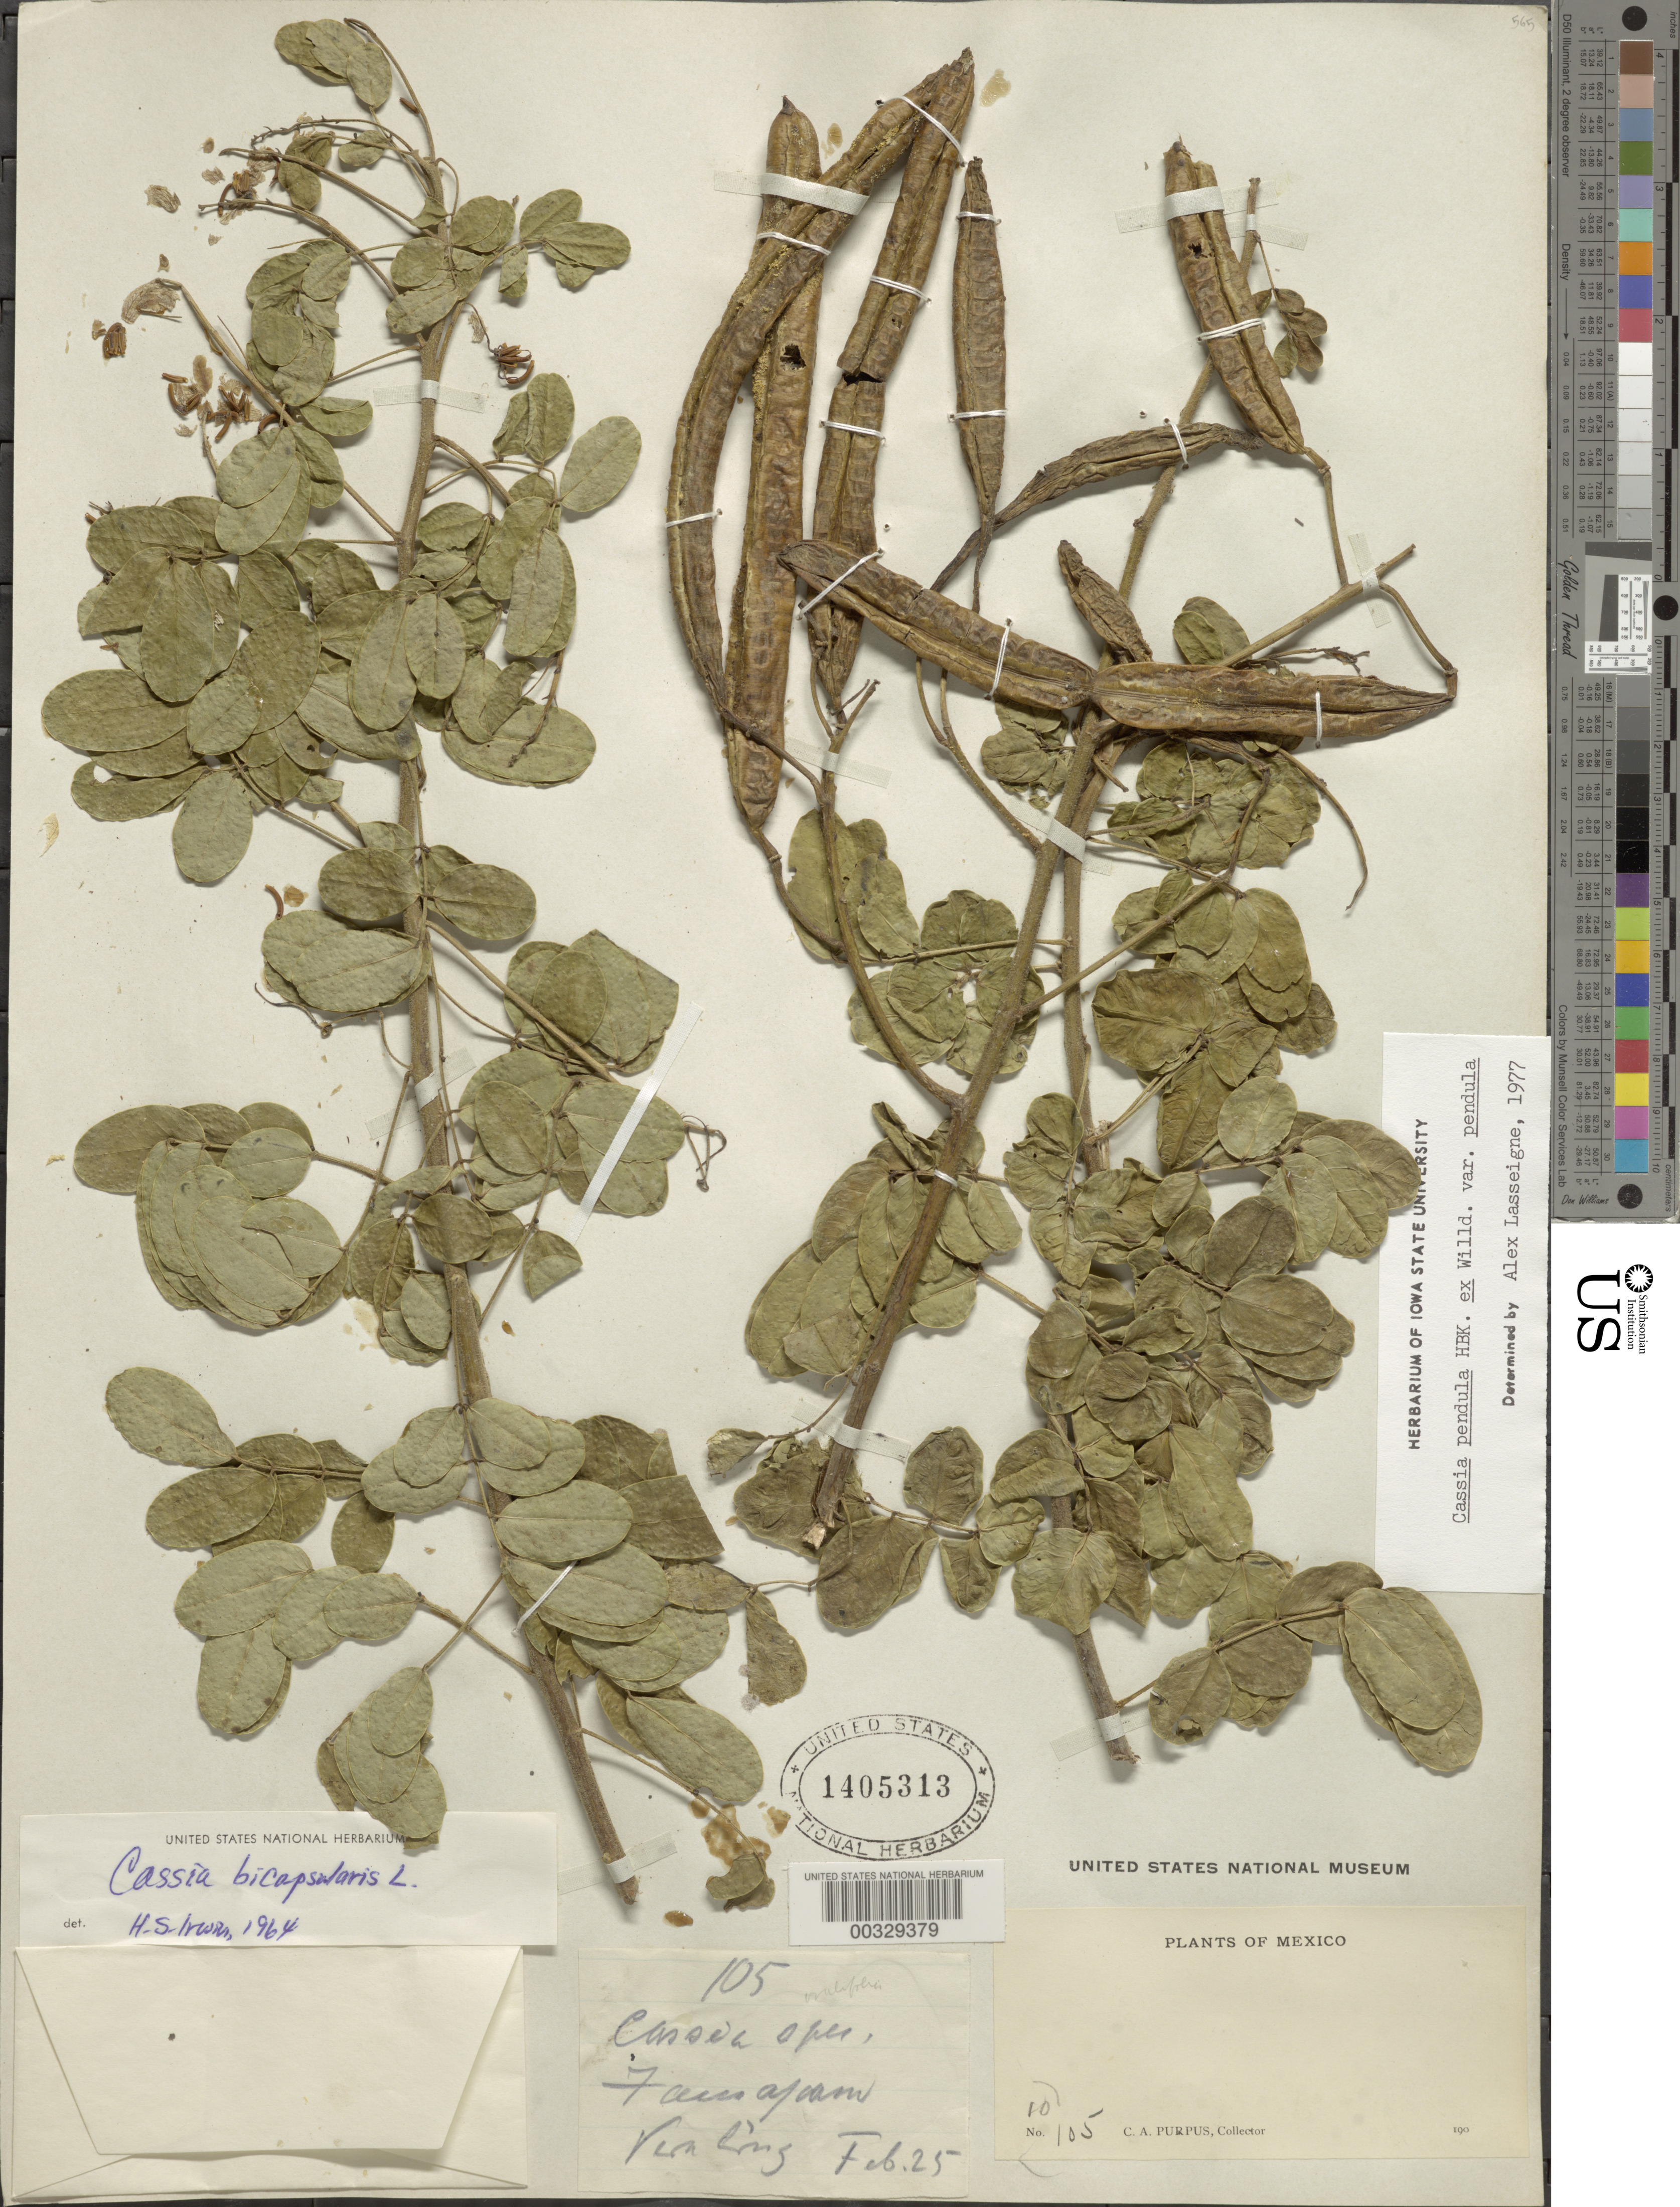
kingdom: Plantae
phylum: Tracheophyta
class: Magnoliopsida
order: Fabales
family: Fabaceae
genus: Senna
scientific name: Senna pendula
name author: (Humb. & Bonpl. ex Willd.) H.S. Irwin & Barneby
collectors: C. A. Purpus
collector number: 10105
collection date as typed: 25 Feb 190-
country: Mexico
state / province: Veracruz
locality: Tacuapan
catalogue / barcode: US 1405313